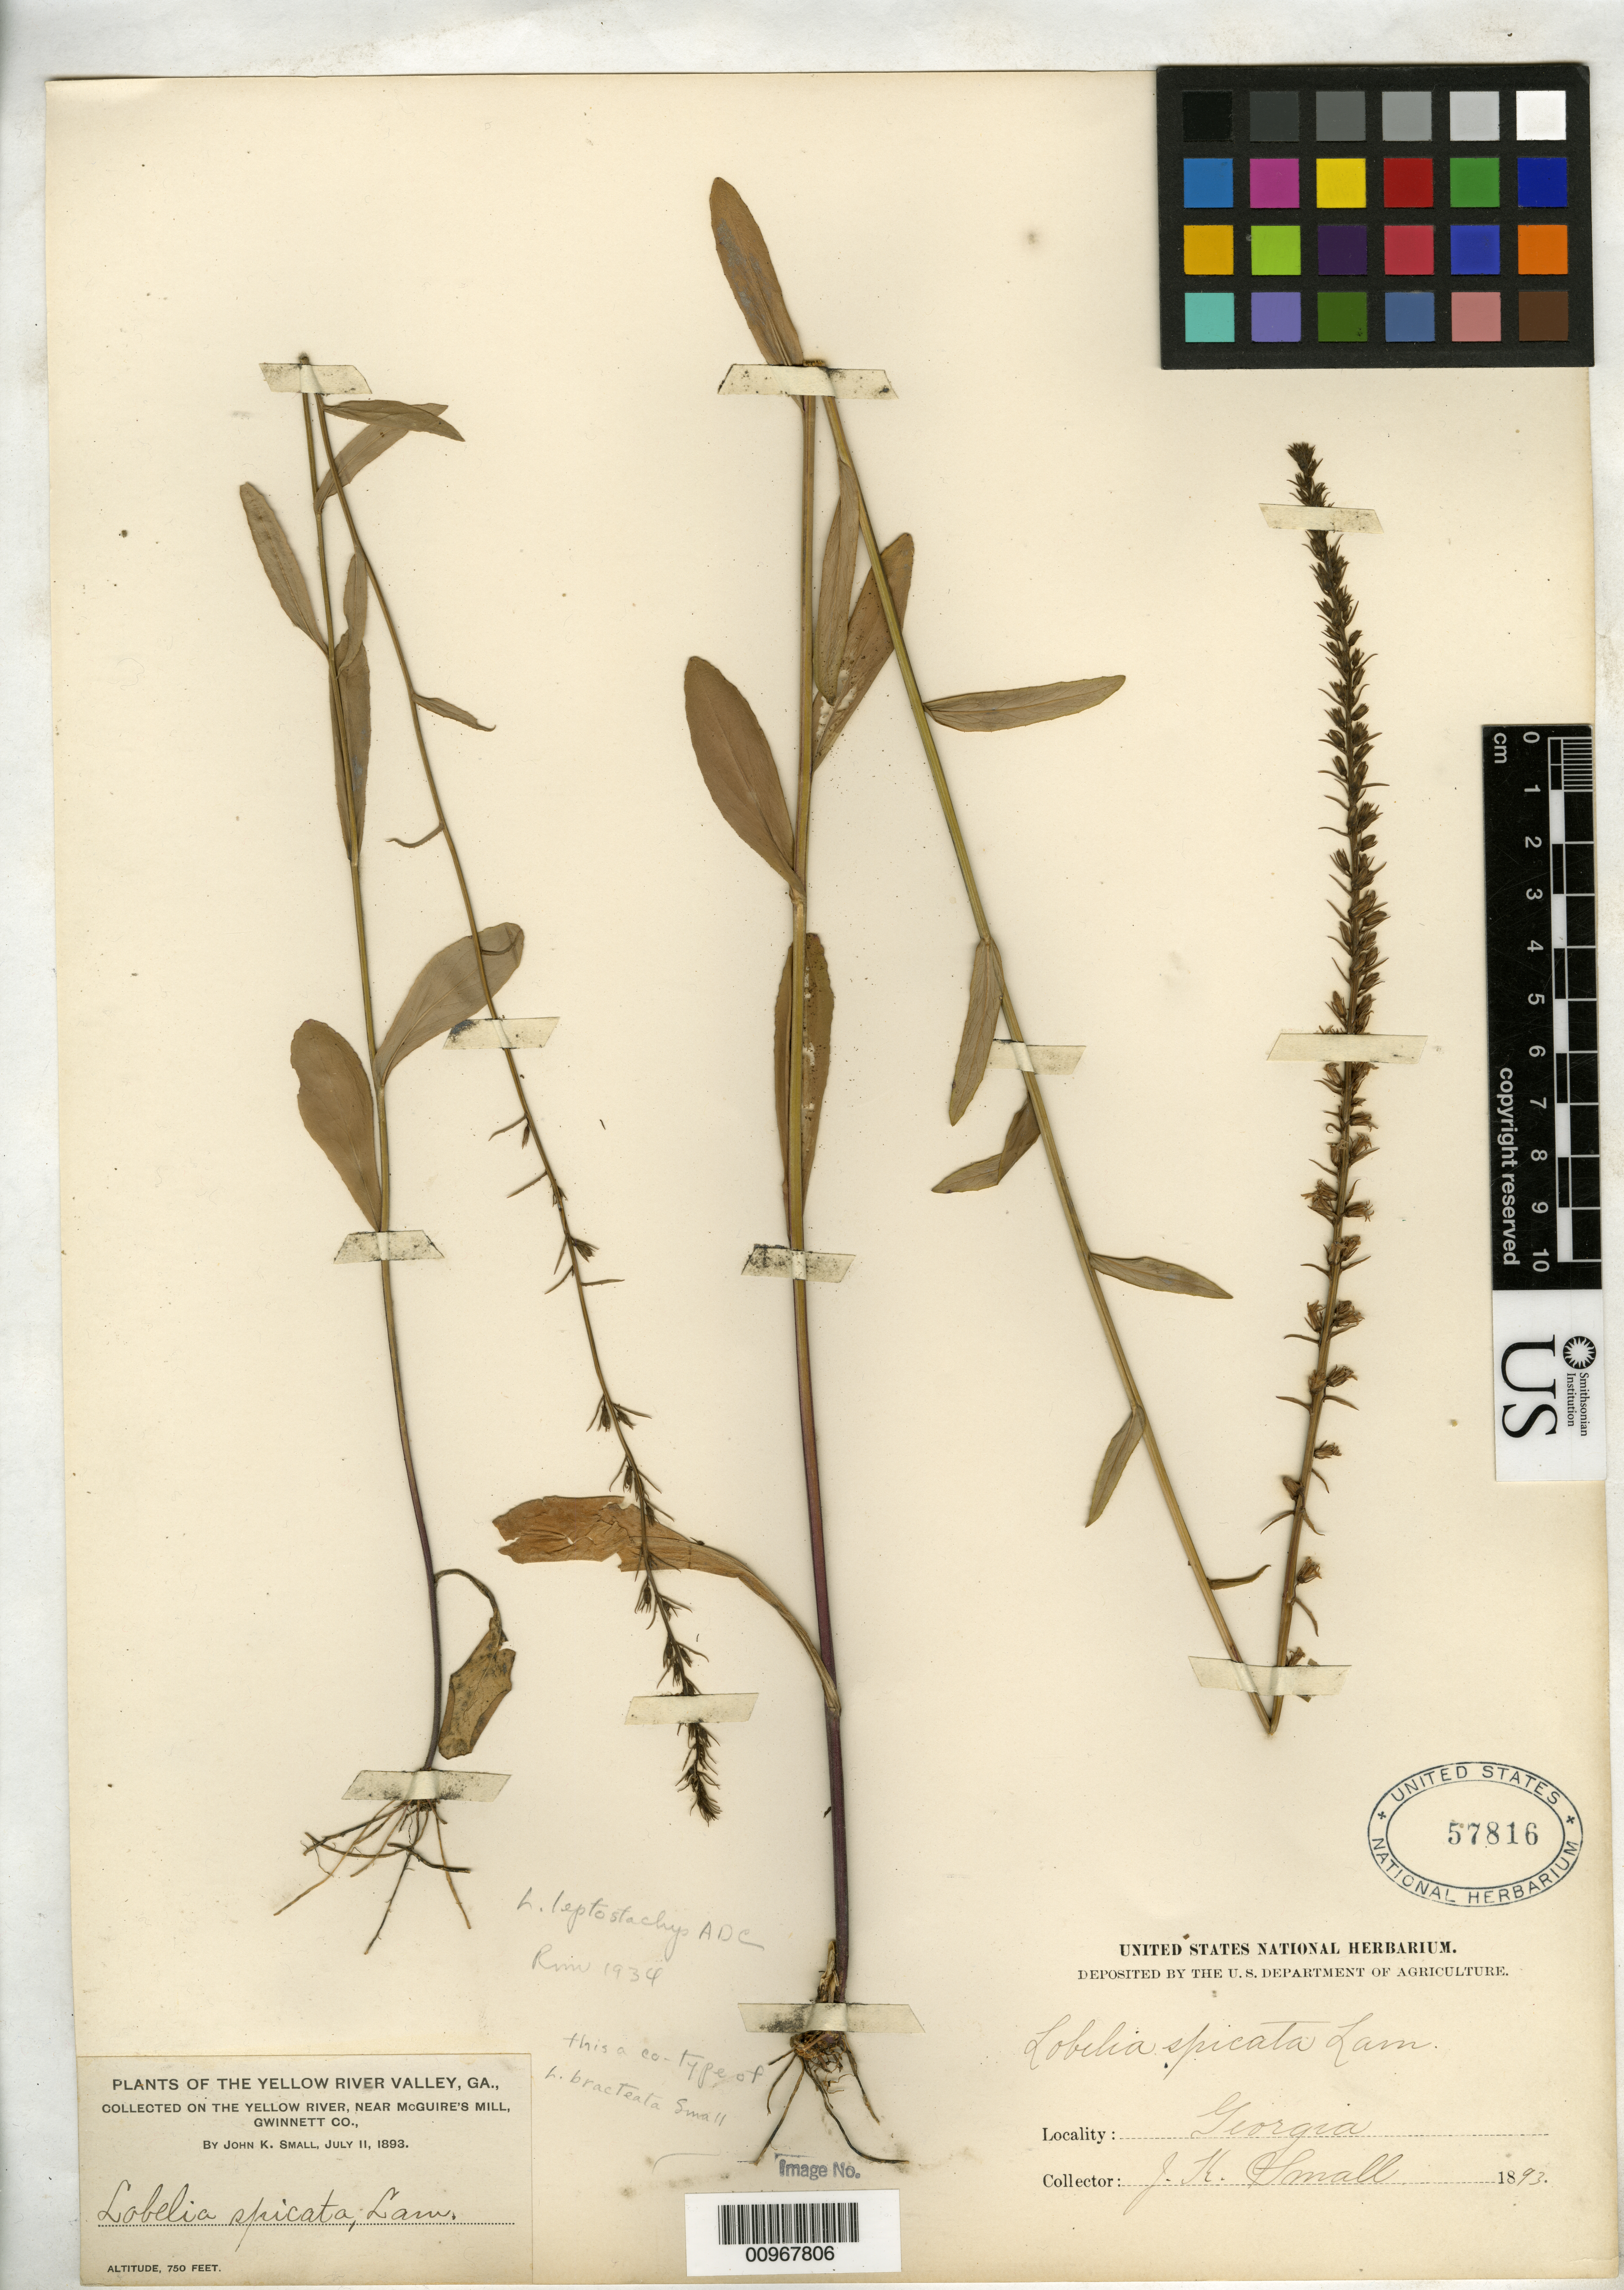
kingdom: Plantae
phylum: Tracheophyta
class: Magnoliopsida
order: Asterales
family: Campanulaceae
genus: Lobelia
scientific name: Lobelia bracteata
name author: Small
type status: Possible Syntype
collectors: J. K. Small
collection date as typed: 11 Jul 1893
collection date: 1893-07-11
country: United States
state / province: Georgia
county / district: Gwinnett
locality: Yellow River, near McGuire's Mill.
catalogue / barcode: US 578816